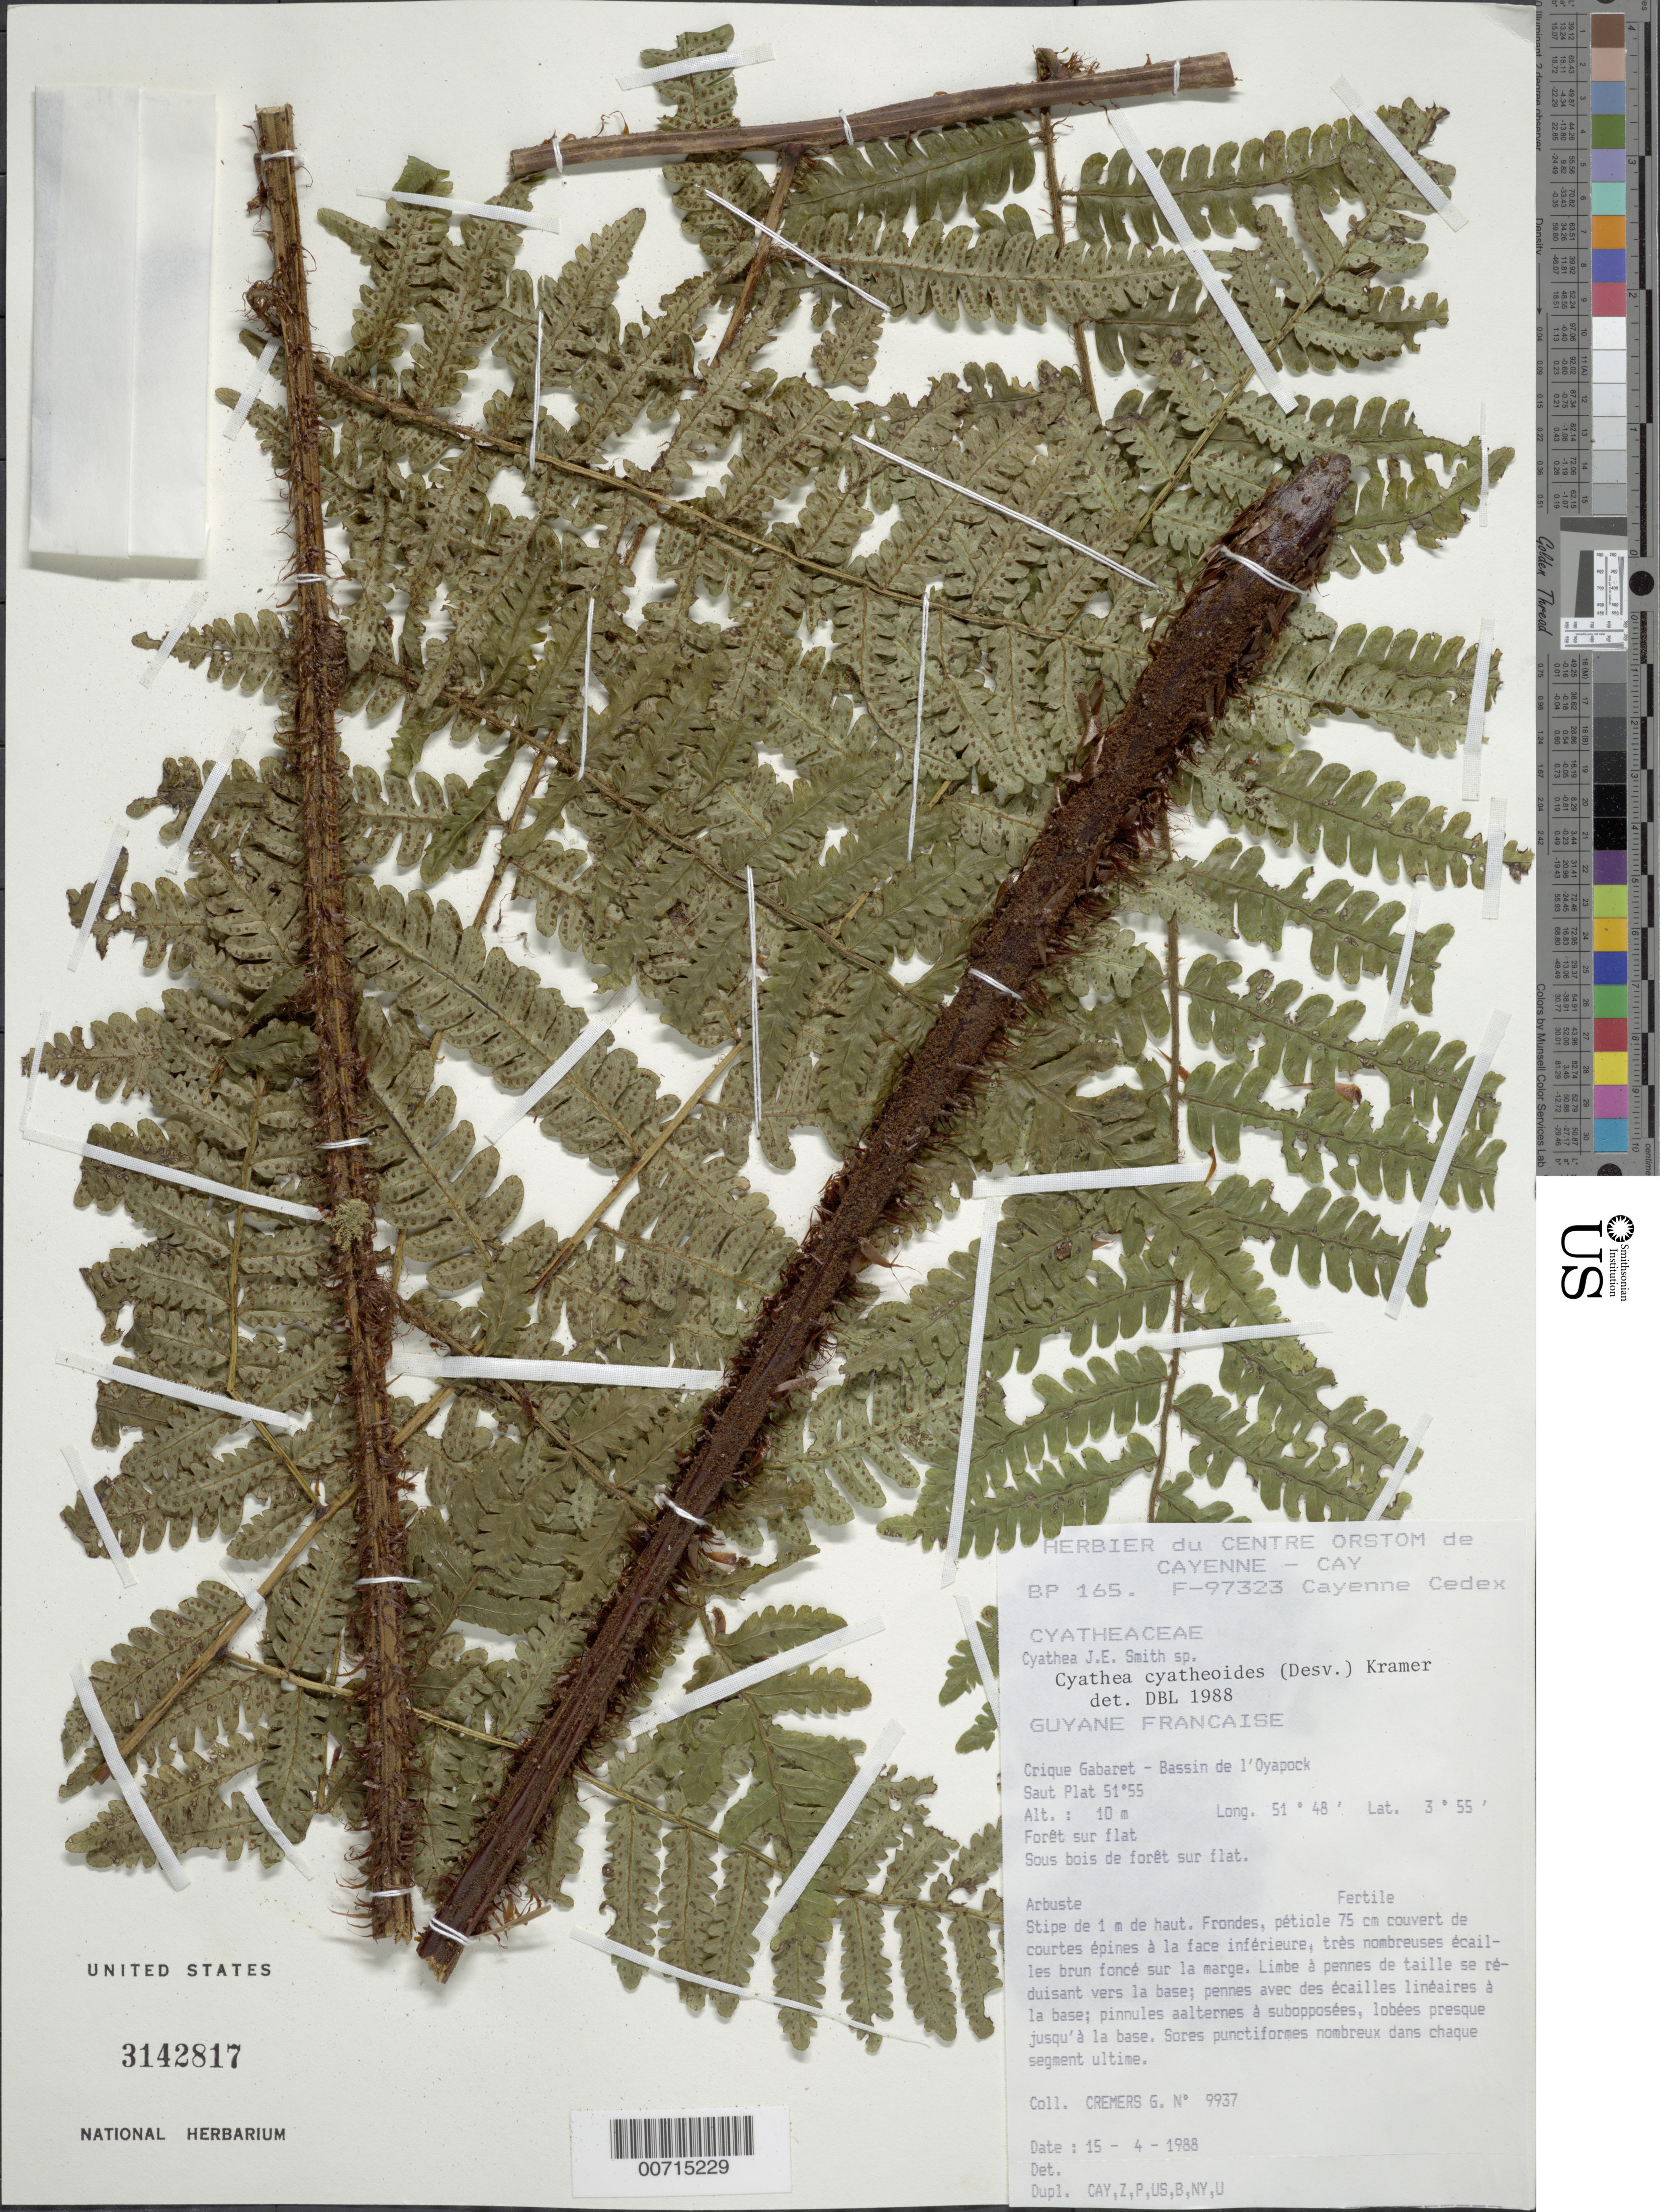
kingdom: Plantae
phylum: Tracheophyta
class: Polypodiopsida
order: Cyatheales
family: Cyatheaceae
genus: Cyathea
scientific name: Cyathea cyatheoides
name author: (Desv.) K.U. Kramer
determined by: Lellinger, David B., (BOT), Smithsonian Institution - National Museum of Natural History (UNITED STATES)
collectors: G. Cremers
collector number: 9937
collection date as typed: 15-Apr-88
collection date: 1988-04-15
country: French Guiana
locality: Crique Gabaret, Bassin de l'Oyapock, Saut Plat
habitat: Forest on flatland; understory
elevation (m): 10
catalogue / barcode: US 3142817